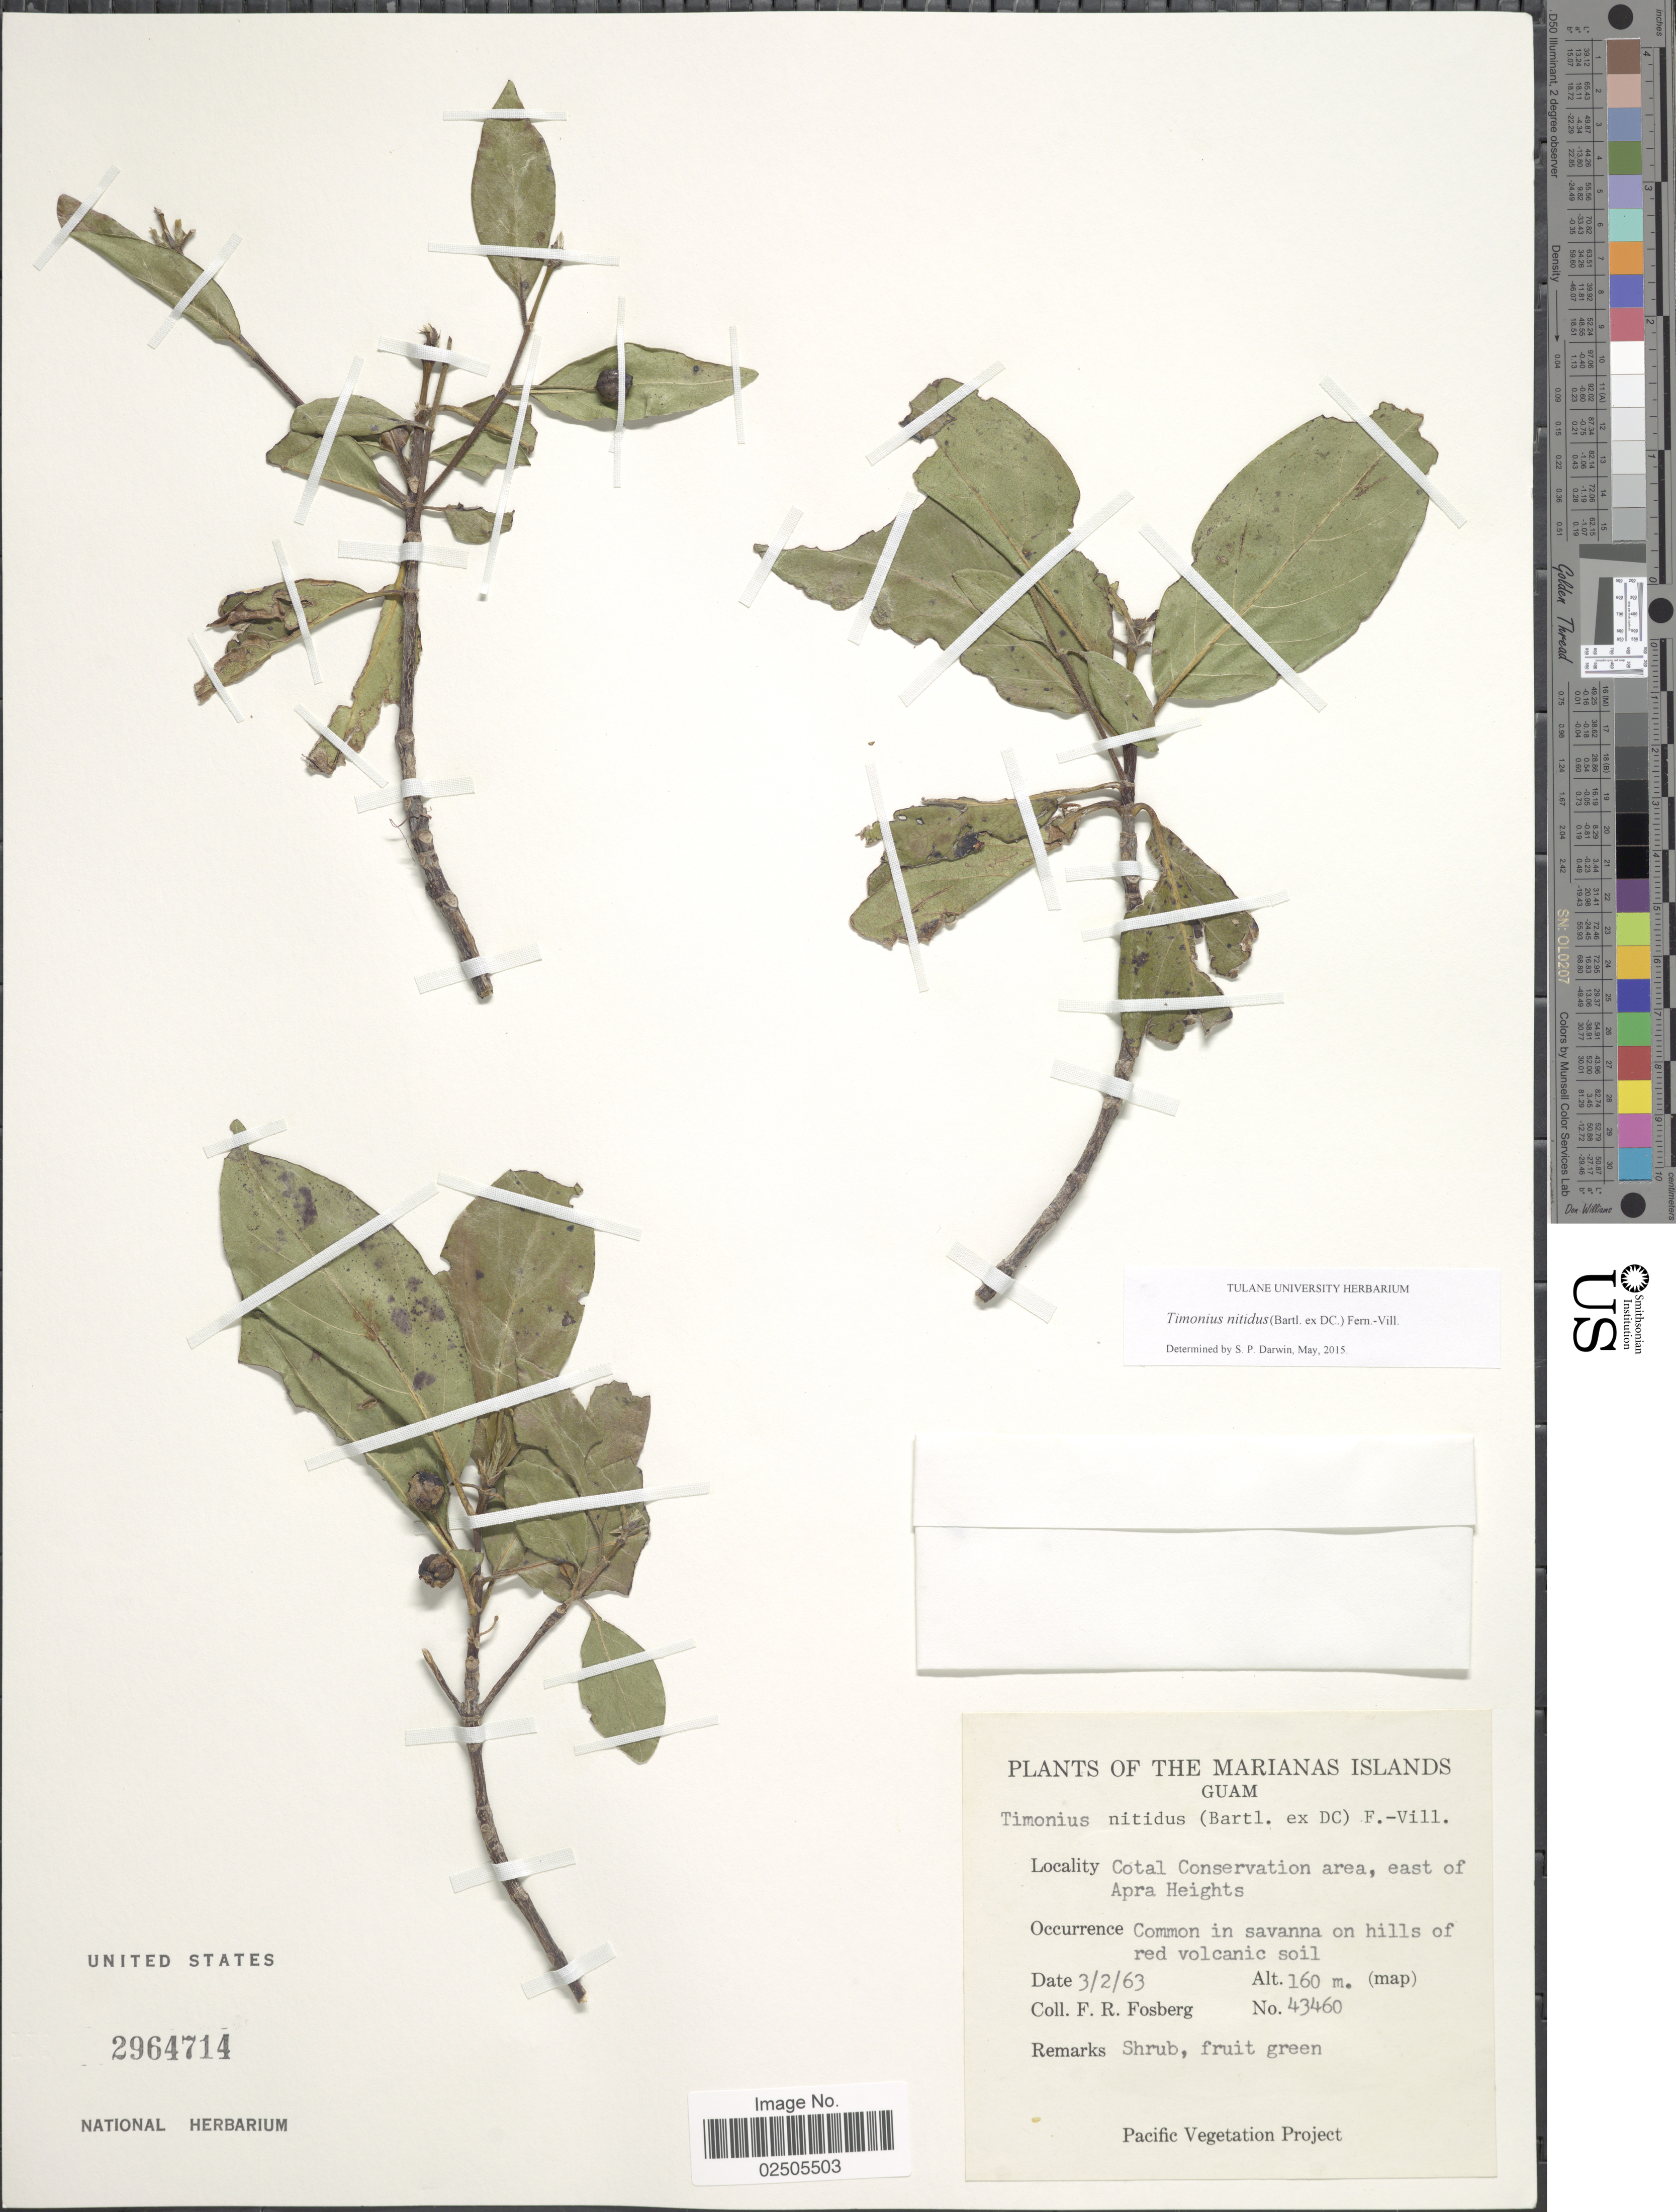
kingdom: Plantae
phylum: Tracheophyta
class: Magnoliopsida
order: Gentianales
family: Rubiaceae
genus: Timonius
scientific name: Timonius nitidus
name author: (Bartl. ex DC.) Fern.-Vill.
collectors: F. R. Fosberg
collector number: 43460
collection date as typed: Transcribed d/m/y: 3/2/63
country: Guam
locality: The Mariana Islands, Cotal Conservation area, east of Apra Heights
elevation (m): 160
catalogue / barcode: US 2964714